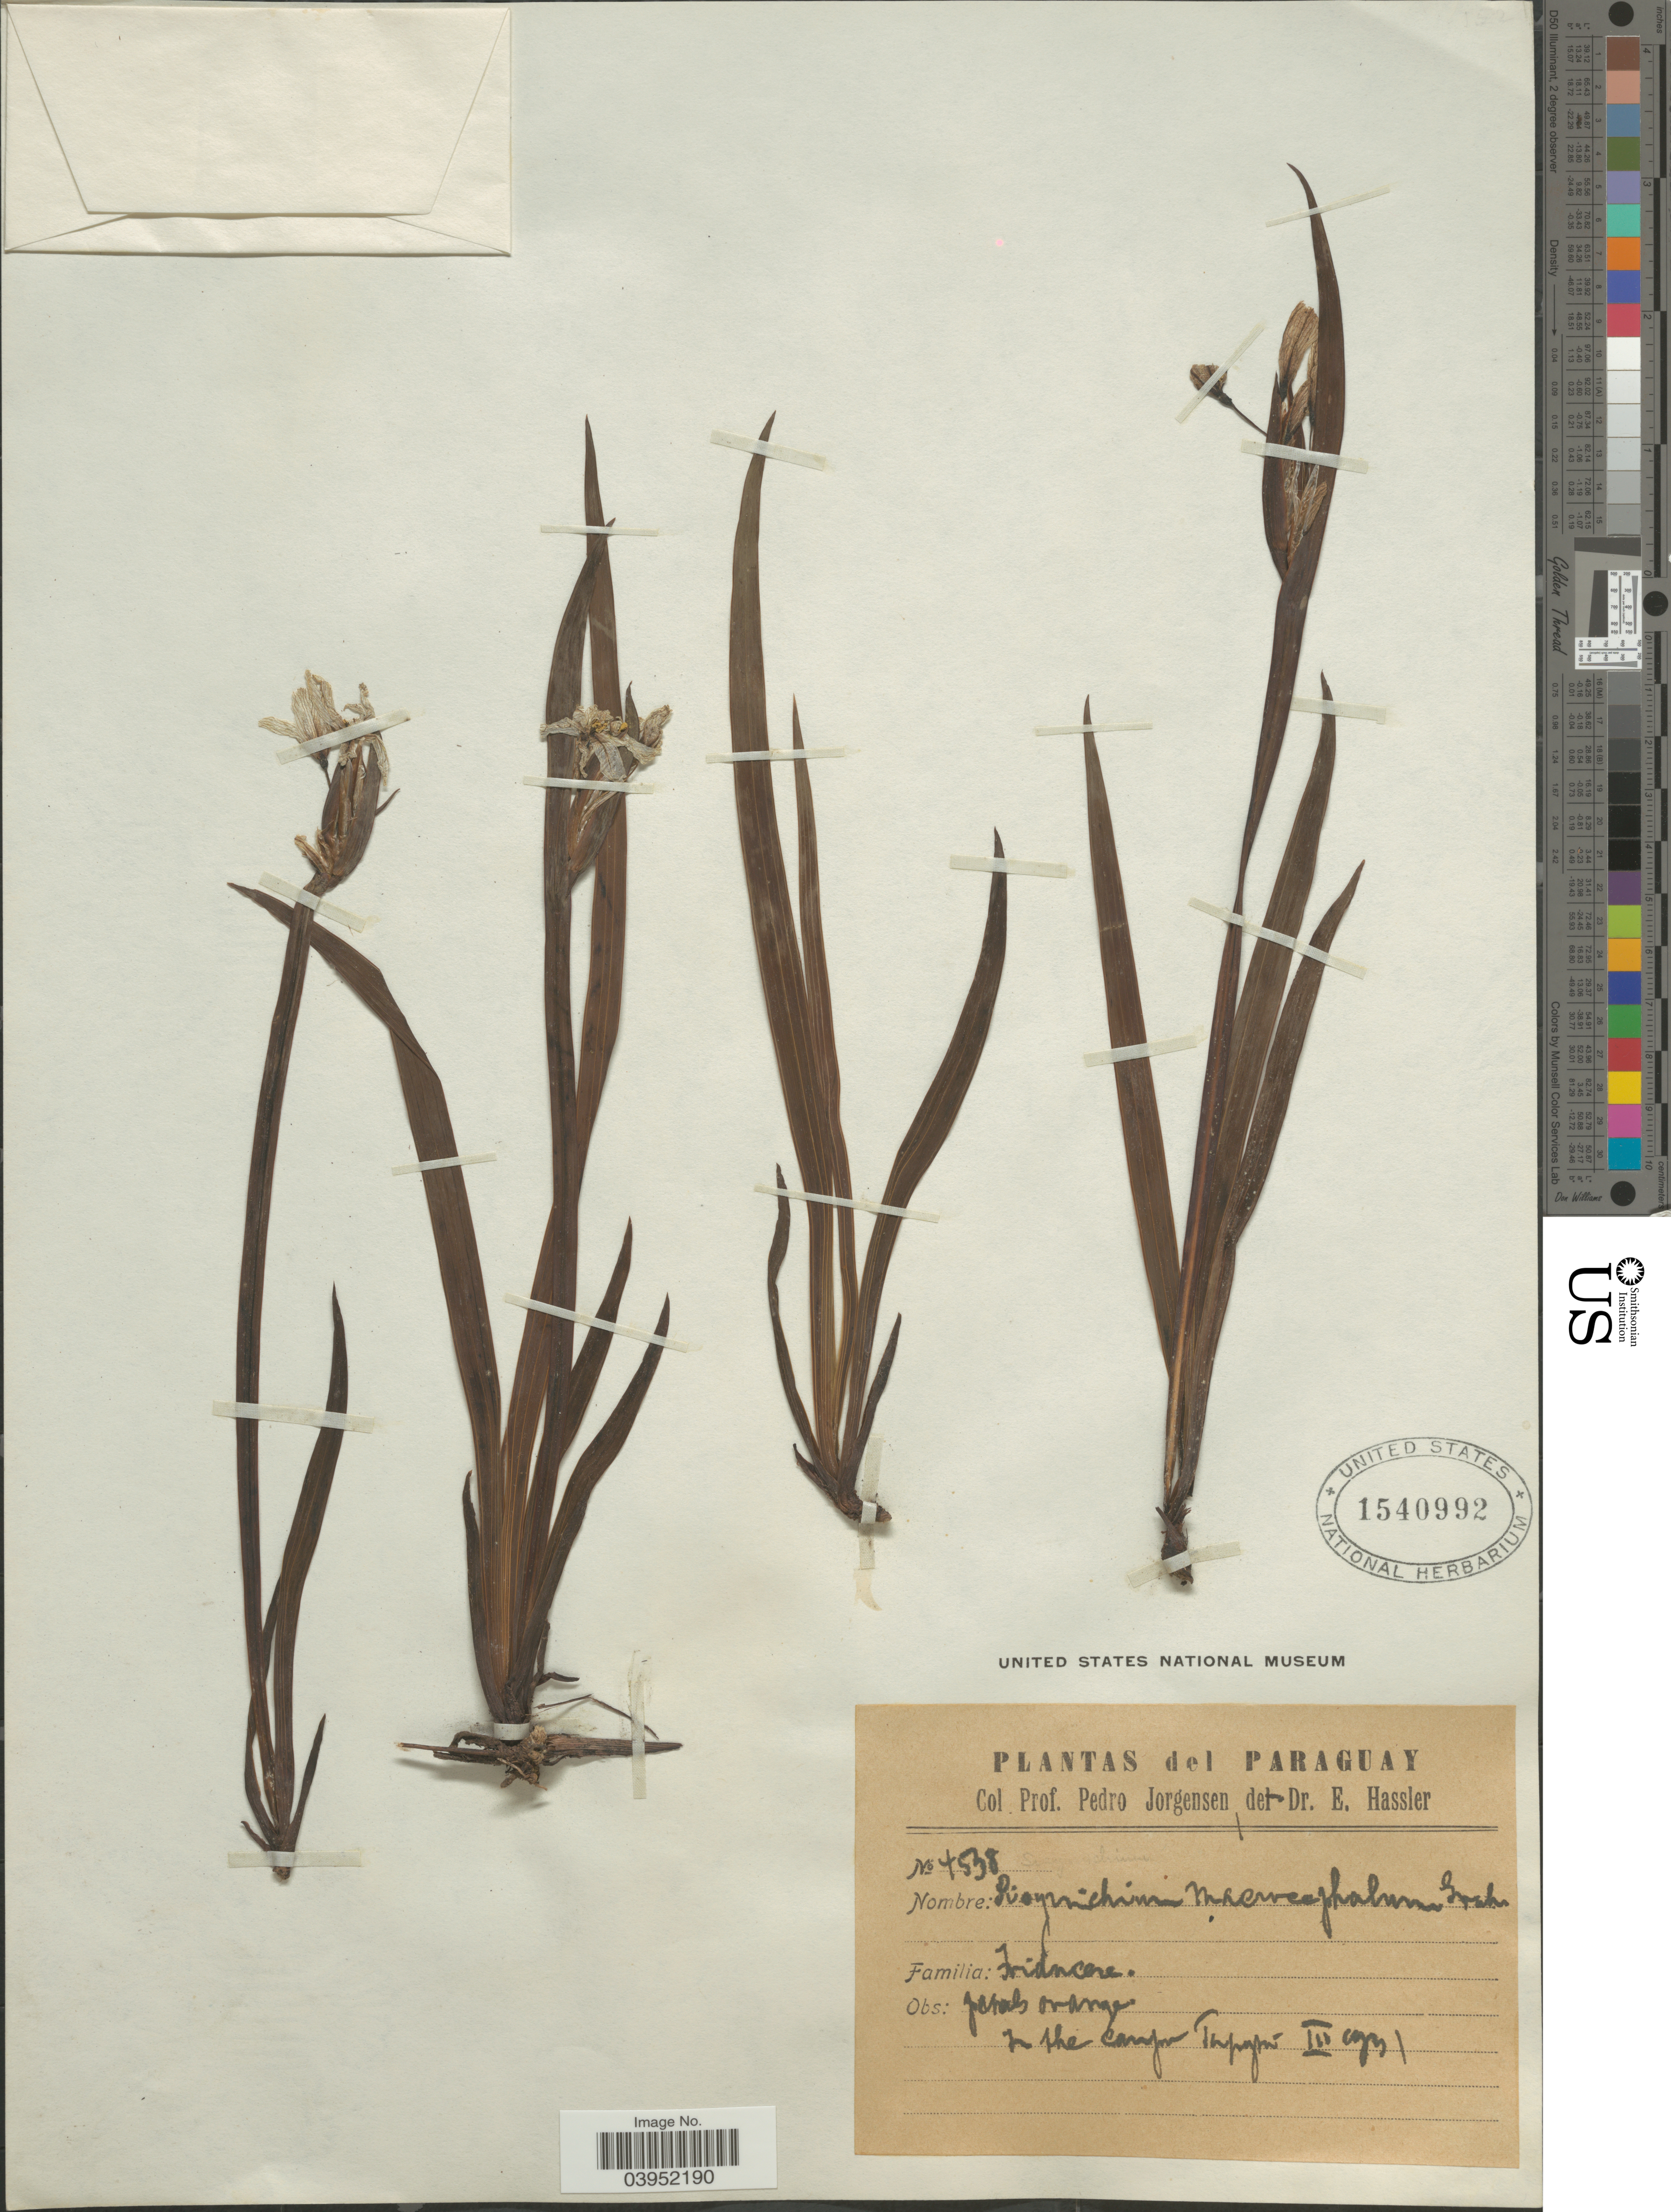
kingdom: Plantae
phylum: Tracheophyta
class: Liliopsida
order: Asparagales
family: Iridaceae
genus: Sisyrinchium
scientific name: Sisyrinchium macrocephalum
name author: Graham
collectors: P. Jörgensen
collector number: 4538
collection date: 1931-03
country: Paraguay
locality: In the campus Tapyta.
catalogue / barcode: US 1540992